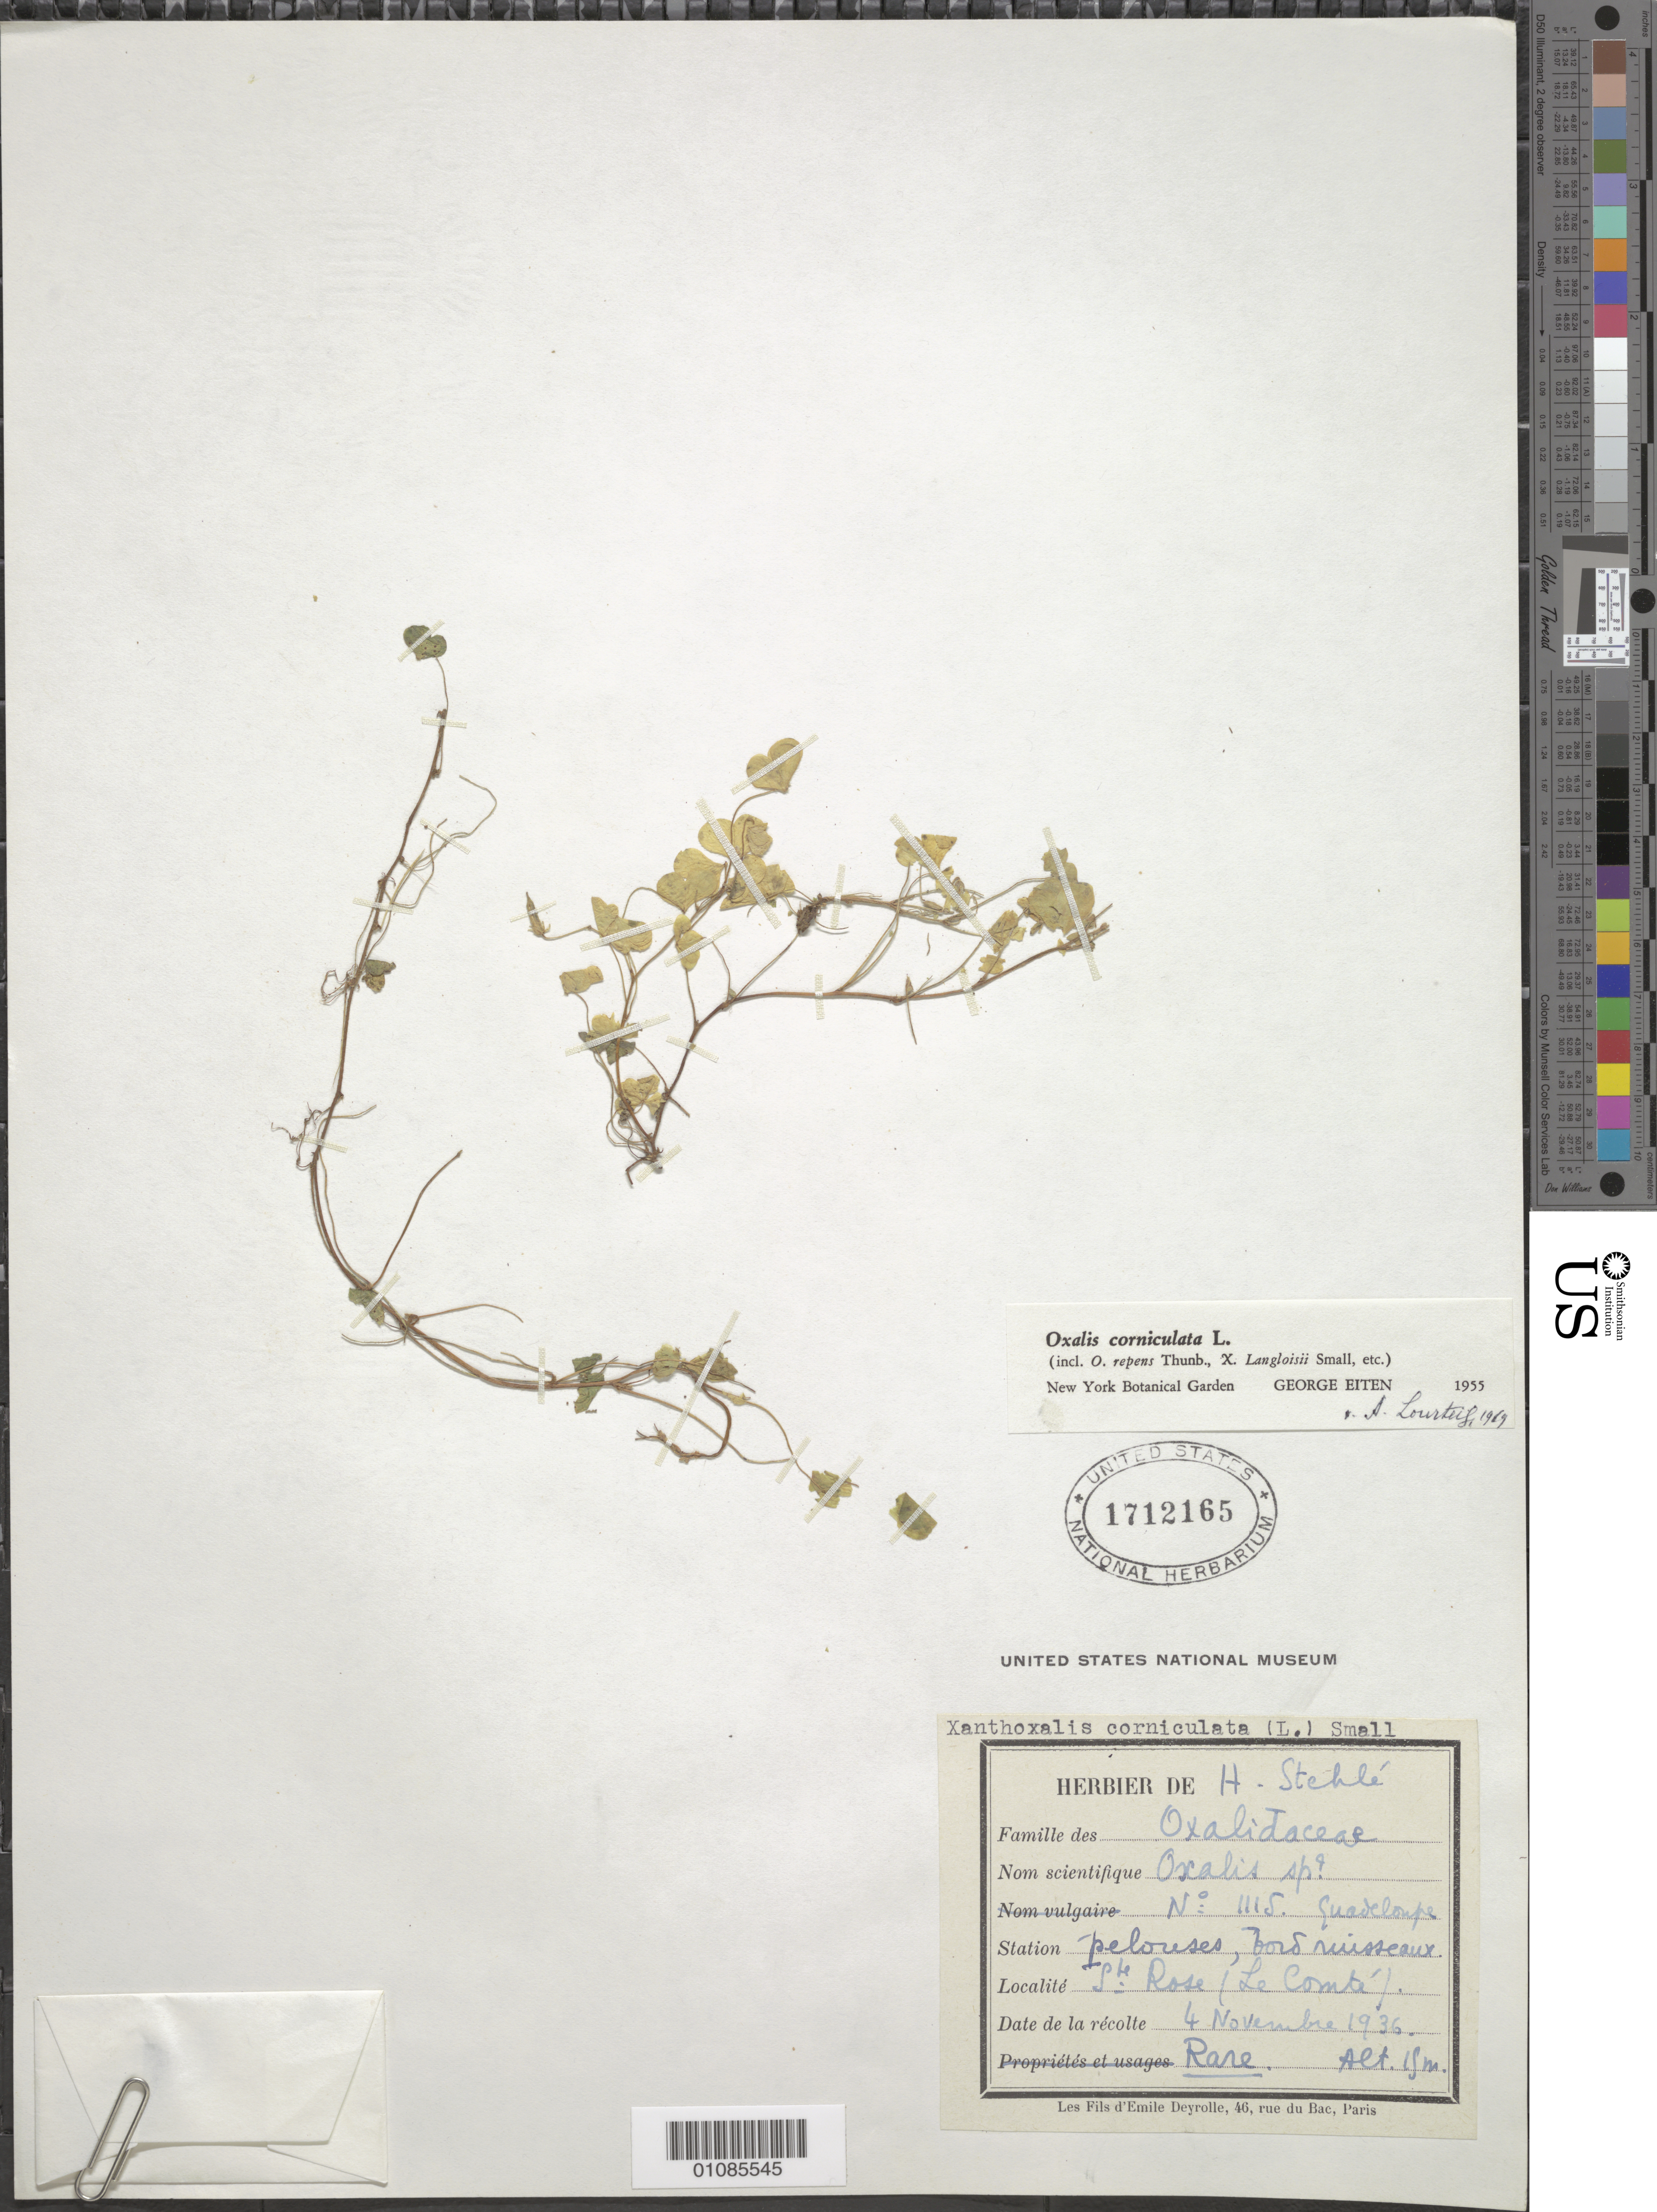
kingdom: Plantae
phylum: Tracheophyta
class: Magnoliopsida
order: Oxalidales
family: Oxalidaceae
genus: Oxalis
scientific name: Oxalis corniculata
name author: L.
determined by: Lourteig, A.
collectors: H. Stehlé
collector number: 1115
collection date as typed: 04 Nov 1936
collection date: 1936-11-04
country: Guadeloupe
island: Basse Terre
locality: Guadeloupe: Ste. Rose (Le comte).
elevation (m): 15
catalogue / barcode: US 1712165